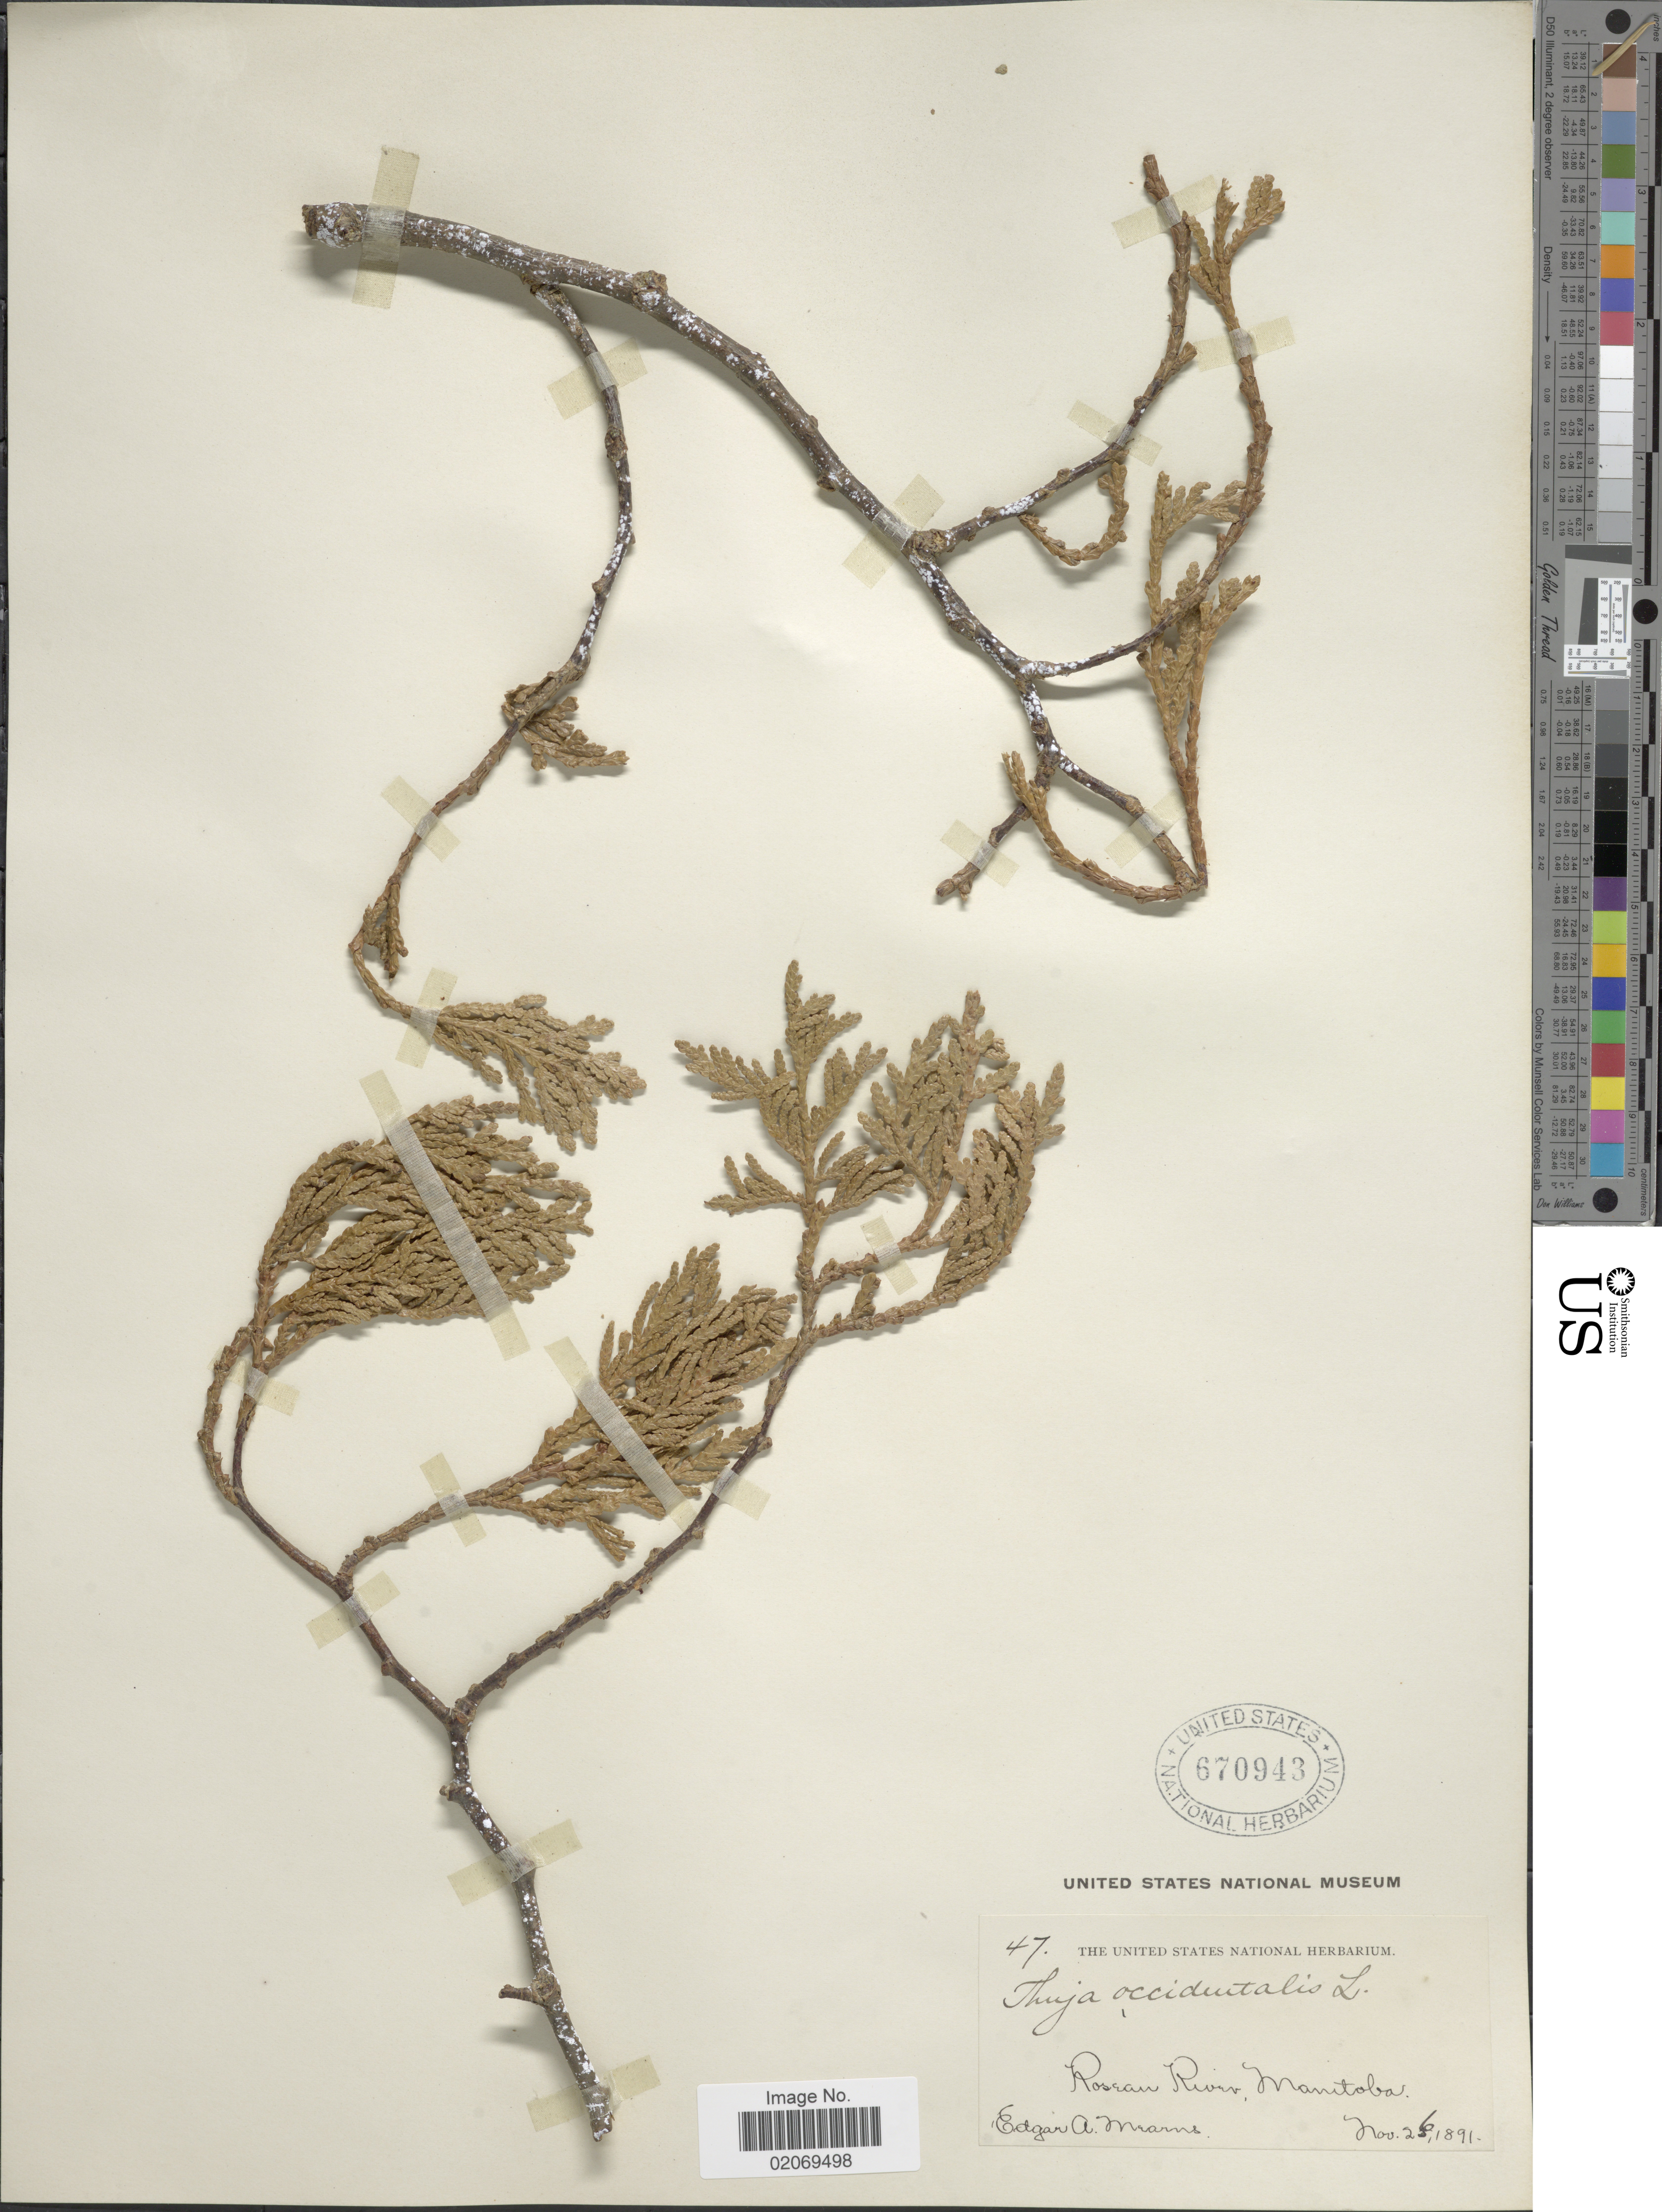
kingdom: Plantae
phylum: Tracheophyta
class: Pinopsida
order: Pinales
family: Cupressaceae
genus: Thuja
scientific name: Thuja occidentalis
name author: L.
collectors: E. A. Mearns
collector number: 47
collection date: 1891-11-26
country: Canada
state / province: Manitoba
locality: Rosean River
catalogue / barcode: US 670943